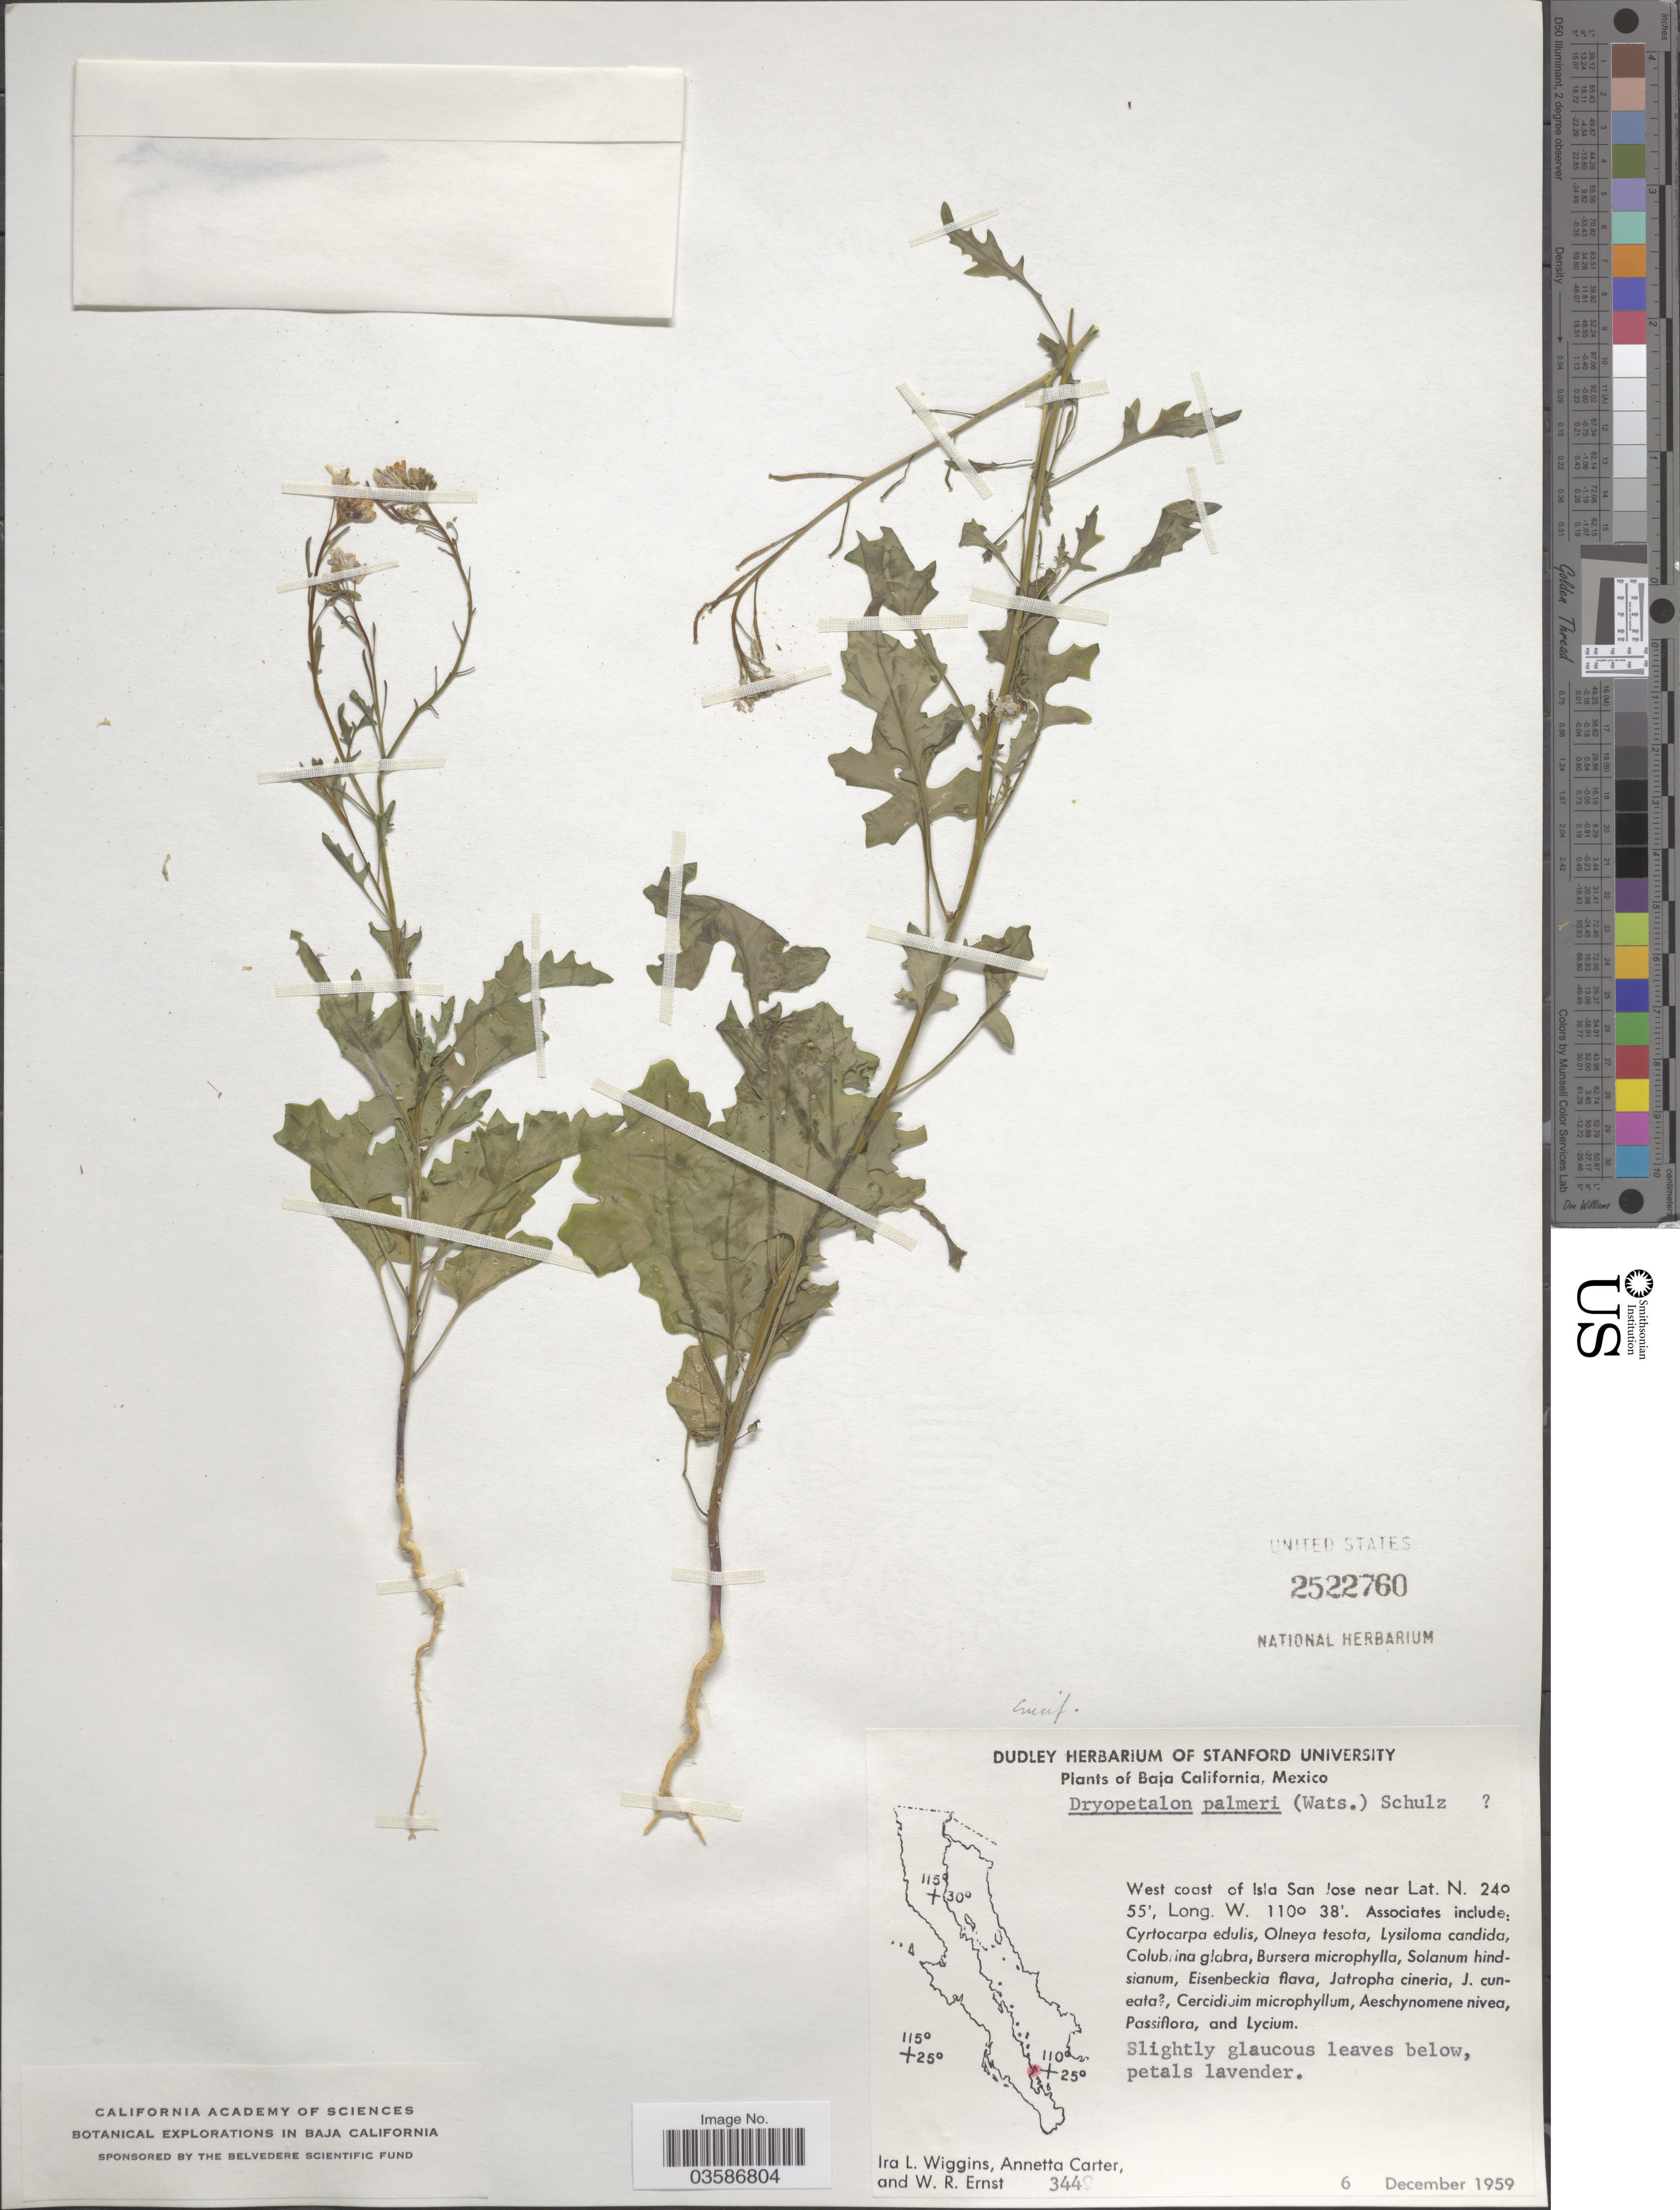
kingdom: Plantae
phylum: Tracheophyta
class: Magnoliopsida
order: Brassicales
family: Brassicaceae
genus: Dryopetalon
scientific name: Dryopetalon palmeri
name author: (S. Watson) O.E. Schulz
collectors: I. L. Wiggins, A. Carter & W. R. Ernst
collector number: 344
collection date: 1959-12-06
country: Mexico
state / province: Baja California Sur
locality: West coast of Isla San Jose.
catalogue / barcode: US 2522760